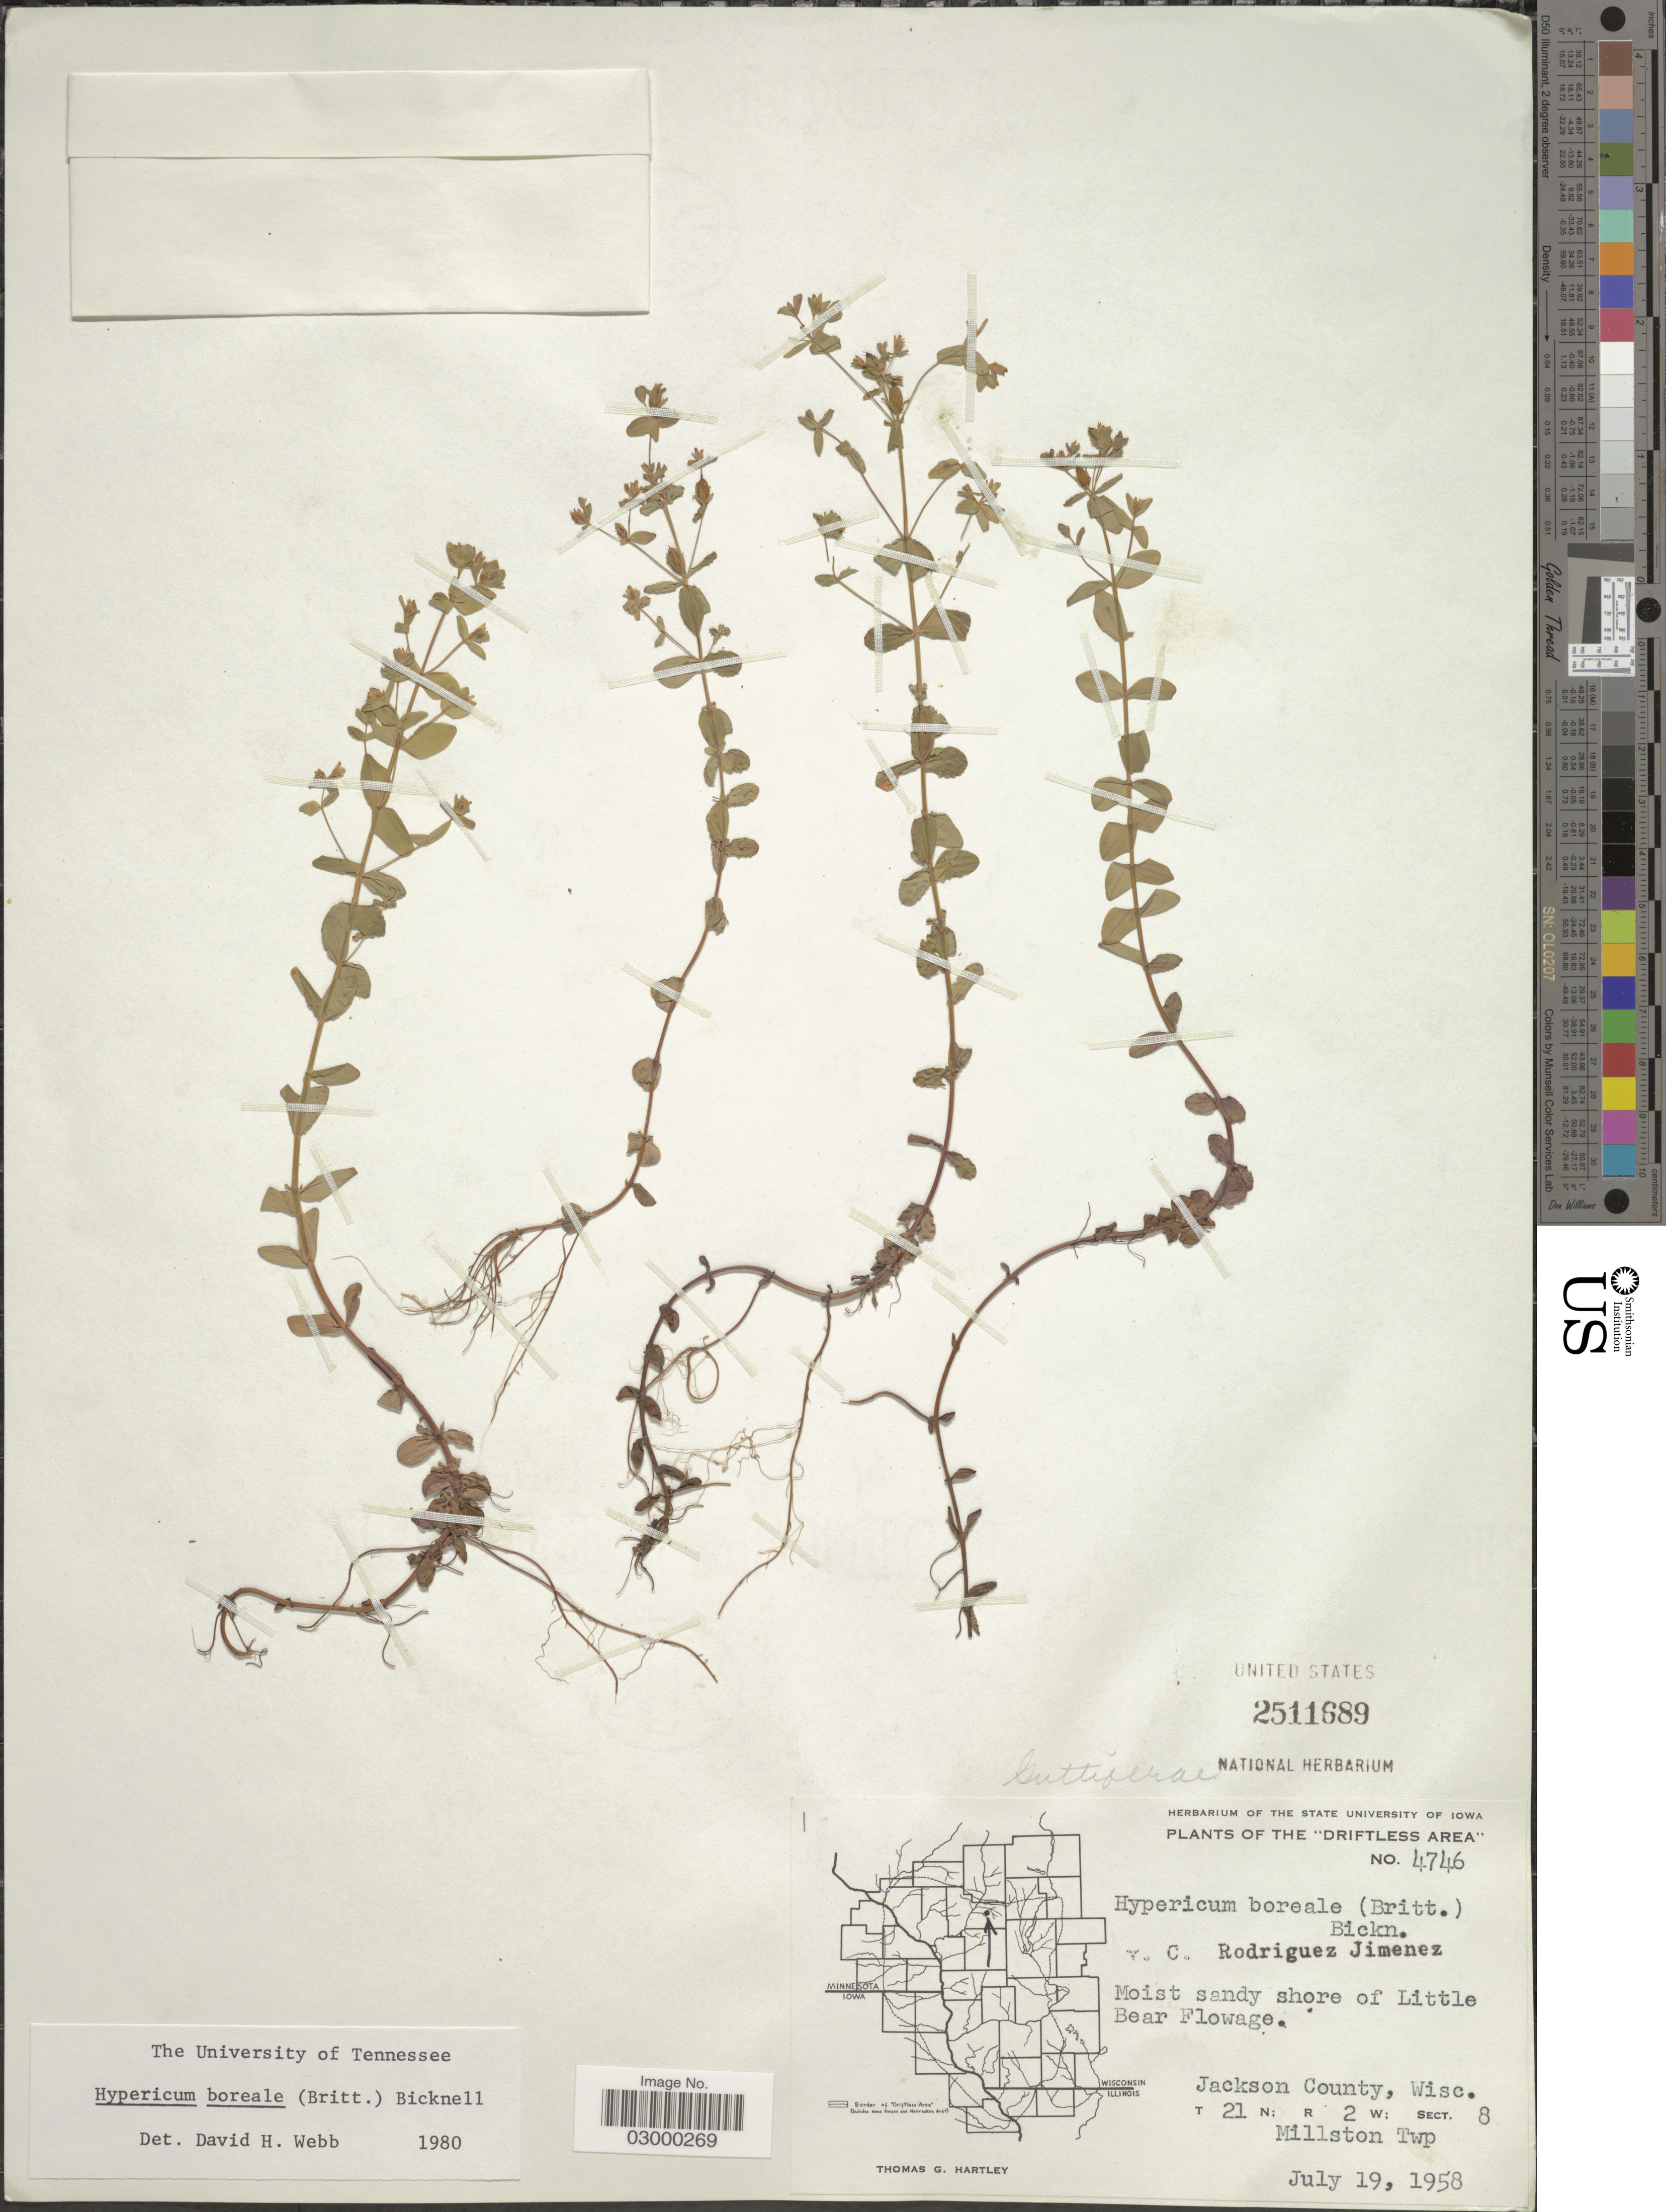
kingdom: Plantae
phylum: Tracheophyta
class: Magnoliopsida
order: Malpighiales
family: Hypericaceae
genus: Hypericum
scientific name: Hypericum boreale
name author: (Britton) E.P. Bicknell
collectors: T. G. Hartley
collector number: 4746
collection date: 1958-07-19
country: United States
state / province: Wisconsin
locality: Driftless Area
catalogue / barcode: US 2511689